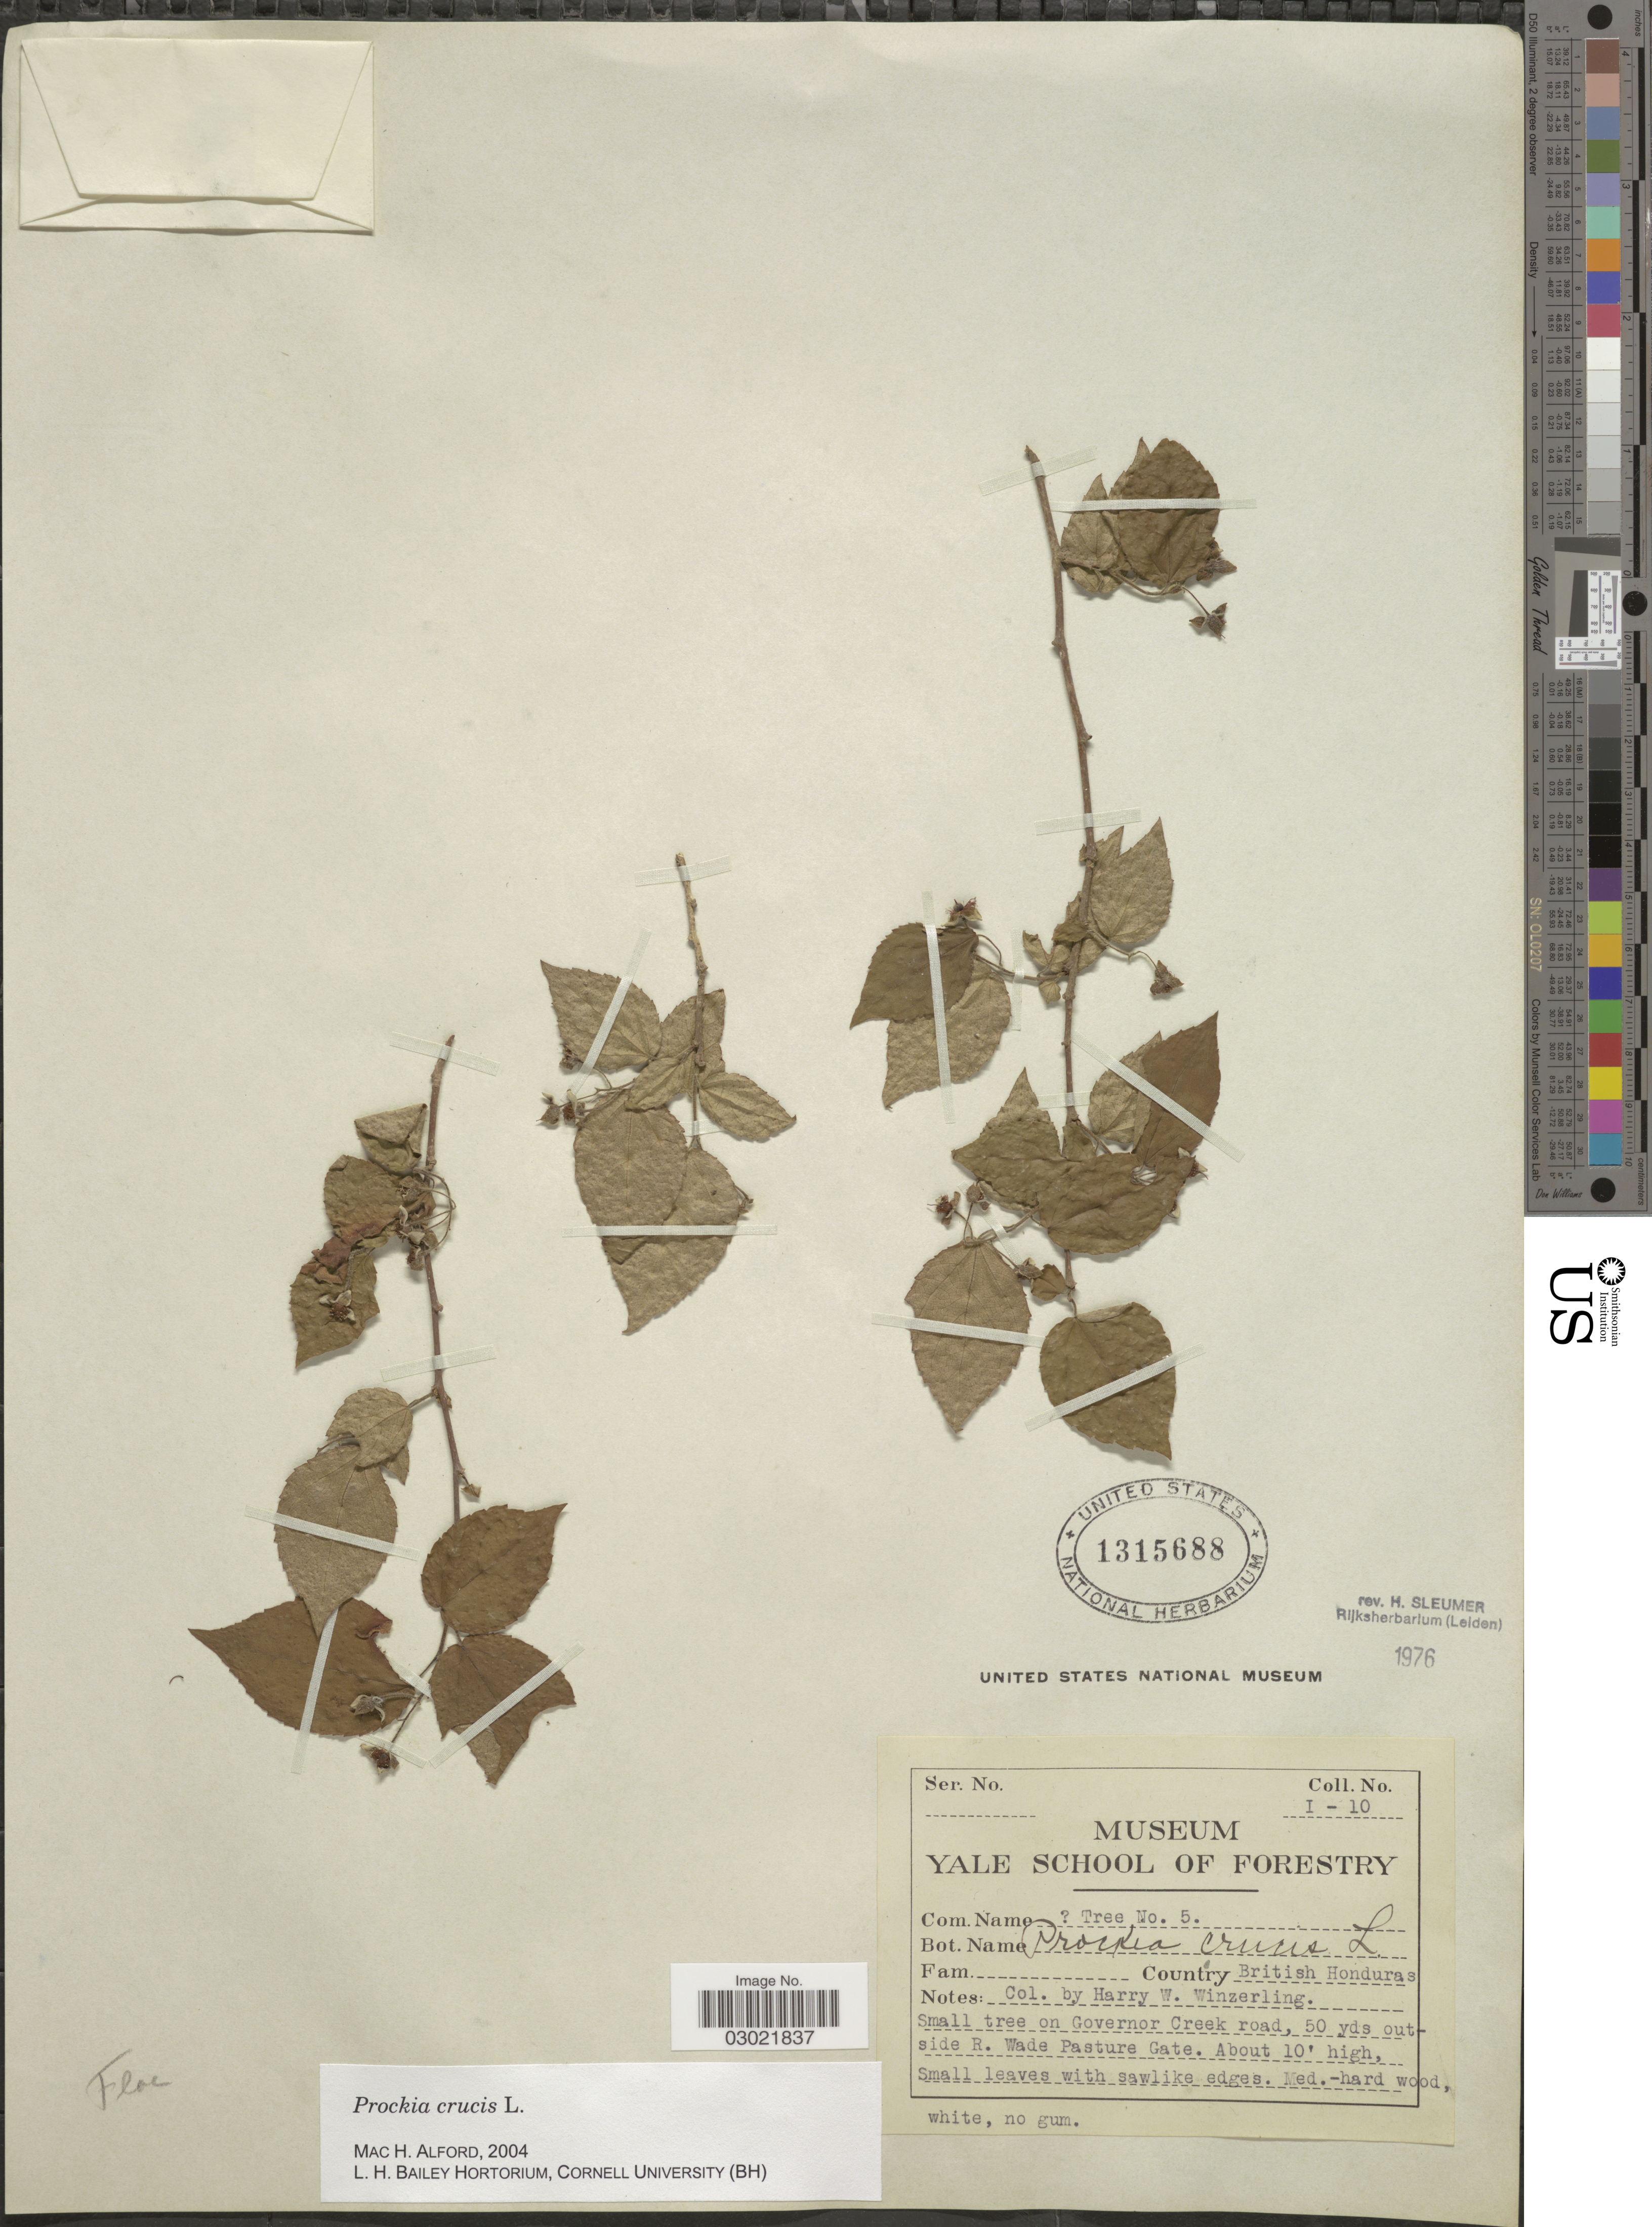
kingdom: Plantae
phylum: Tracheophyta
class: Magnoliopsida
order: Malpighiales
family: Salicaceae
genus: Prockia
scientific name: Prockia crucis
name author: P. Browne ex L.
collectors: H. Winzerling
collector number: I-10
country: Belize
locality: Country British Honduras. Small tree on Governor Creek road, 50 yds outside R. Wade Pasture Gate.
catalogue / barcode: US 1315688